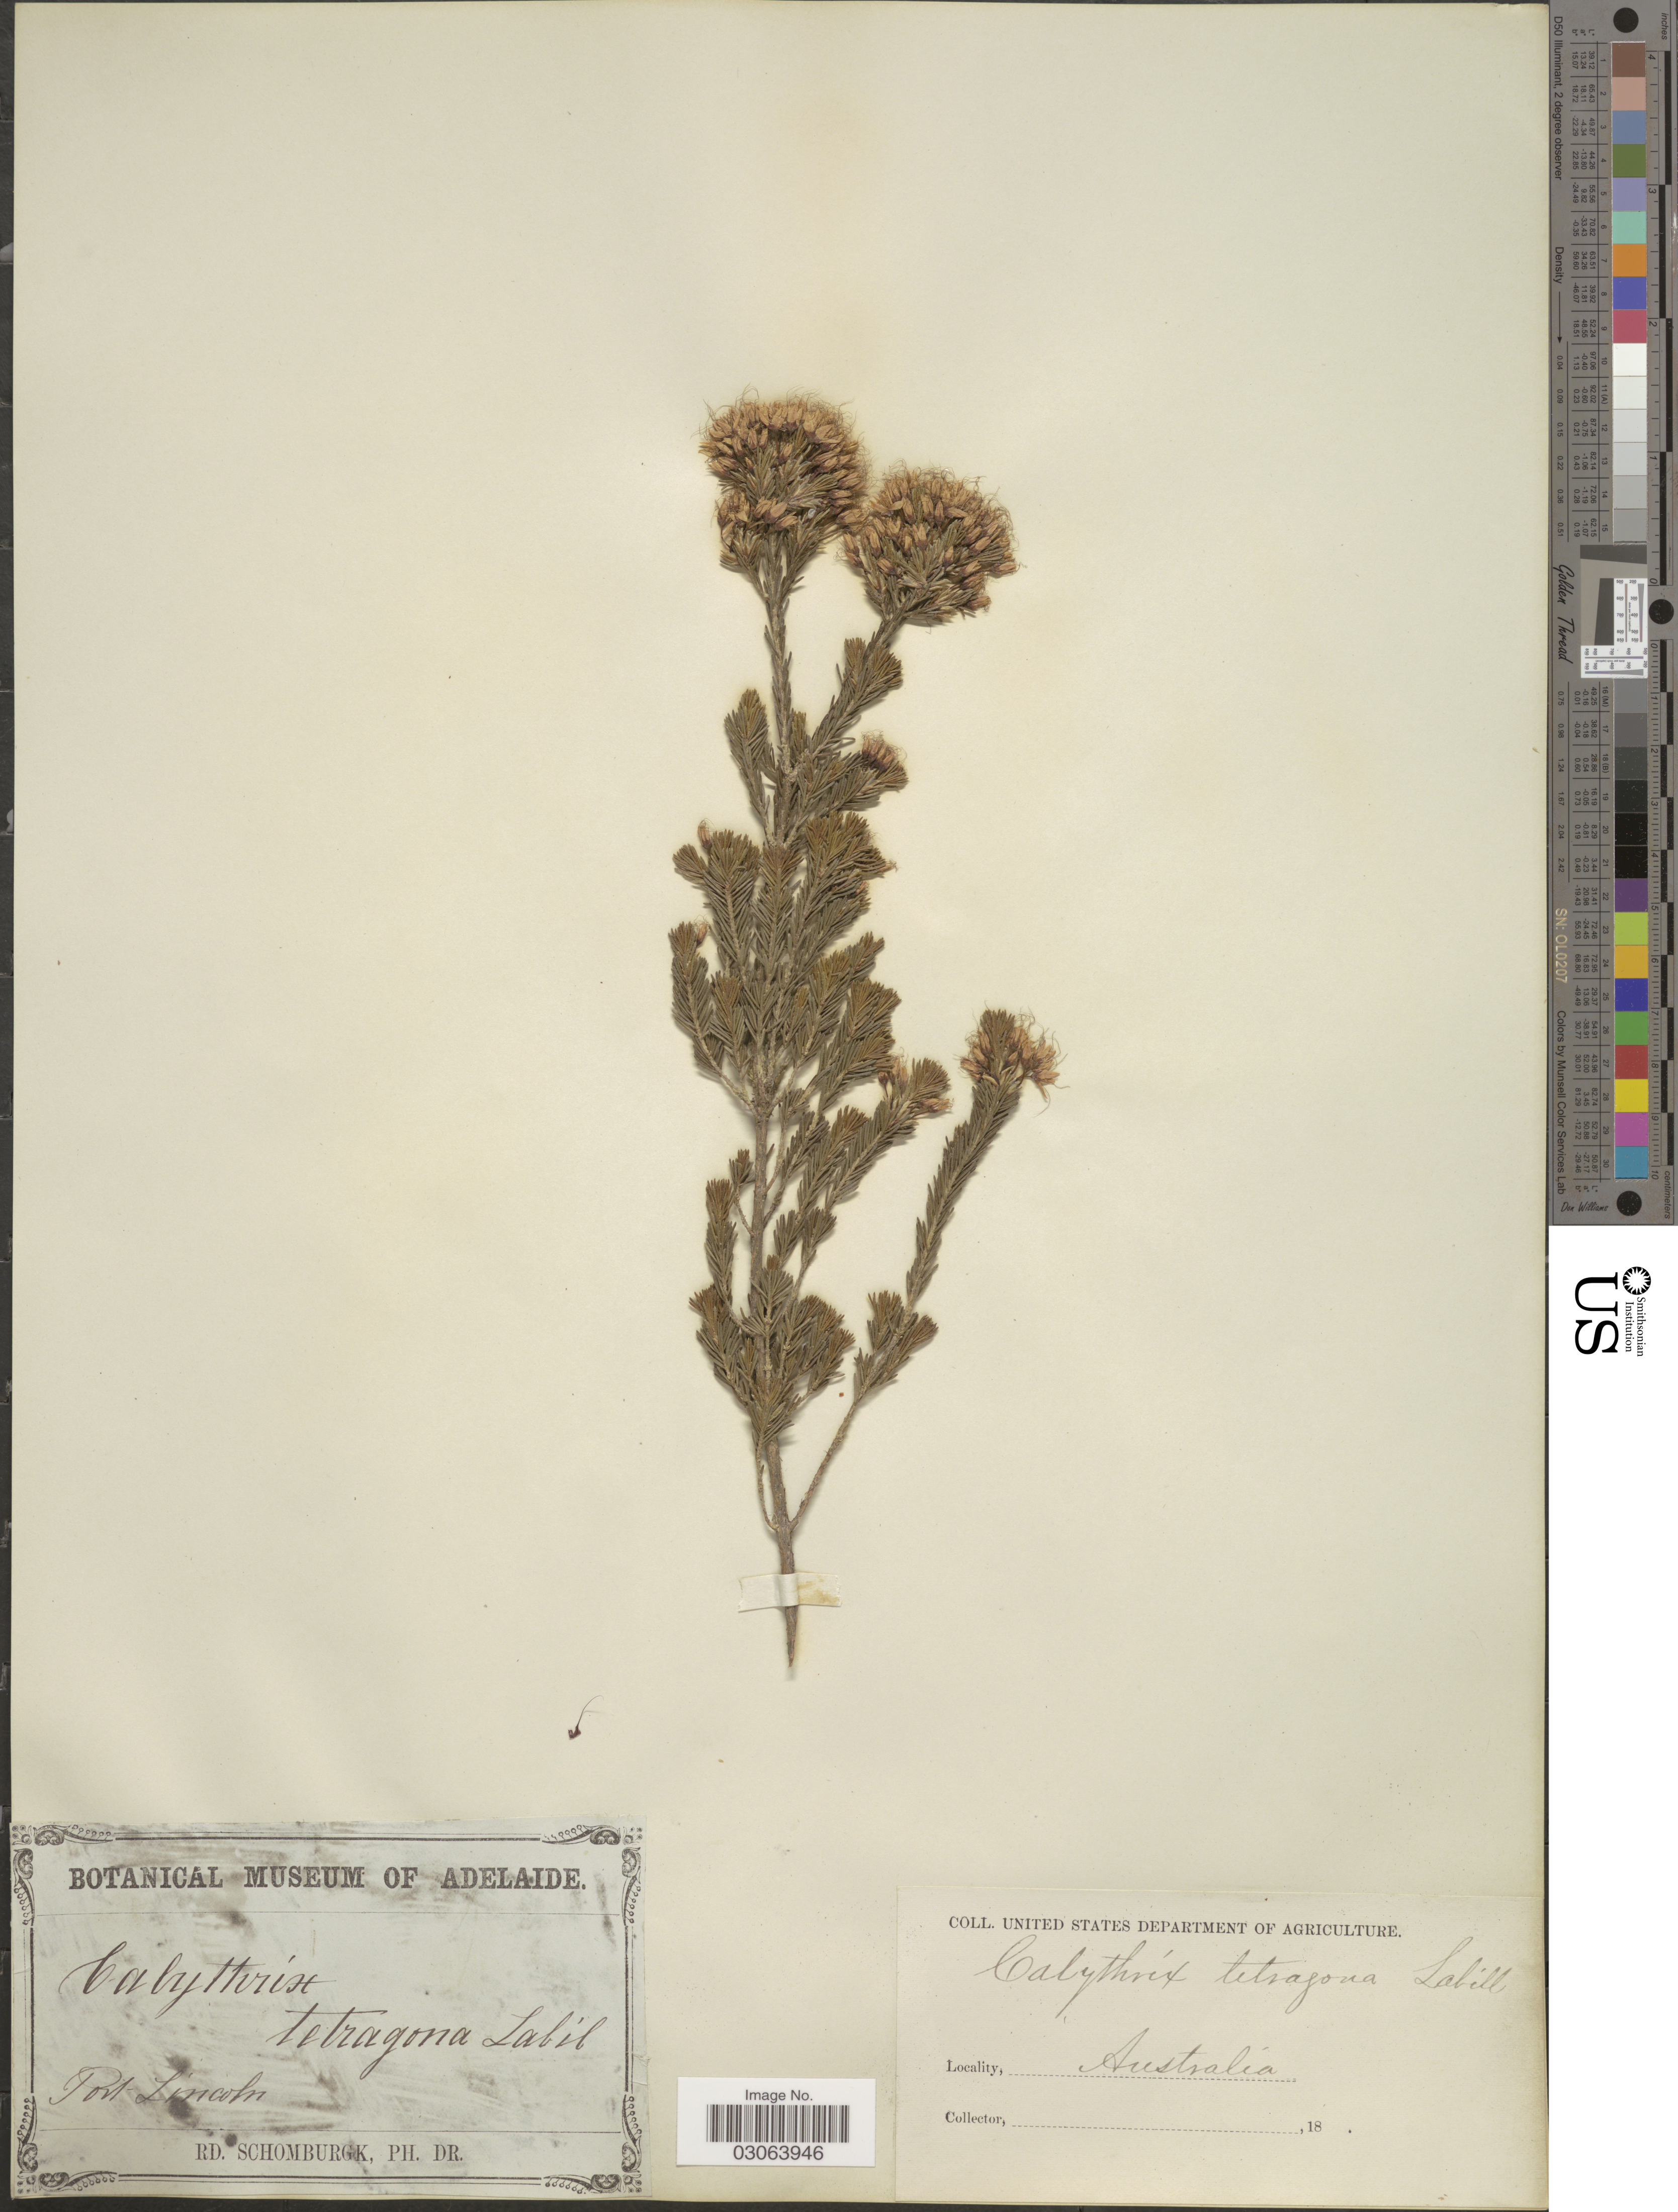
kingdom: Plantae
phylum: Tracheophyta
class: Magnoliopsida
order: Myrtales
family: Myrtaceae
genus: Calytrix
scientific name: Calytrix tetragona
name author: Labill.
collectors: M. R. Schomburgk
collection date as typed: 18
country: Australia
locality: Port Lincoln.